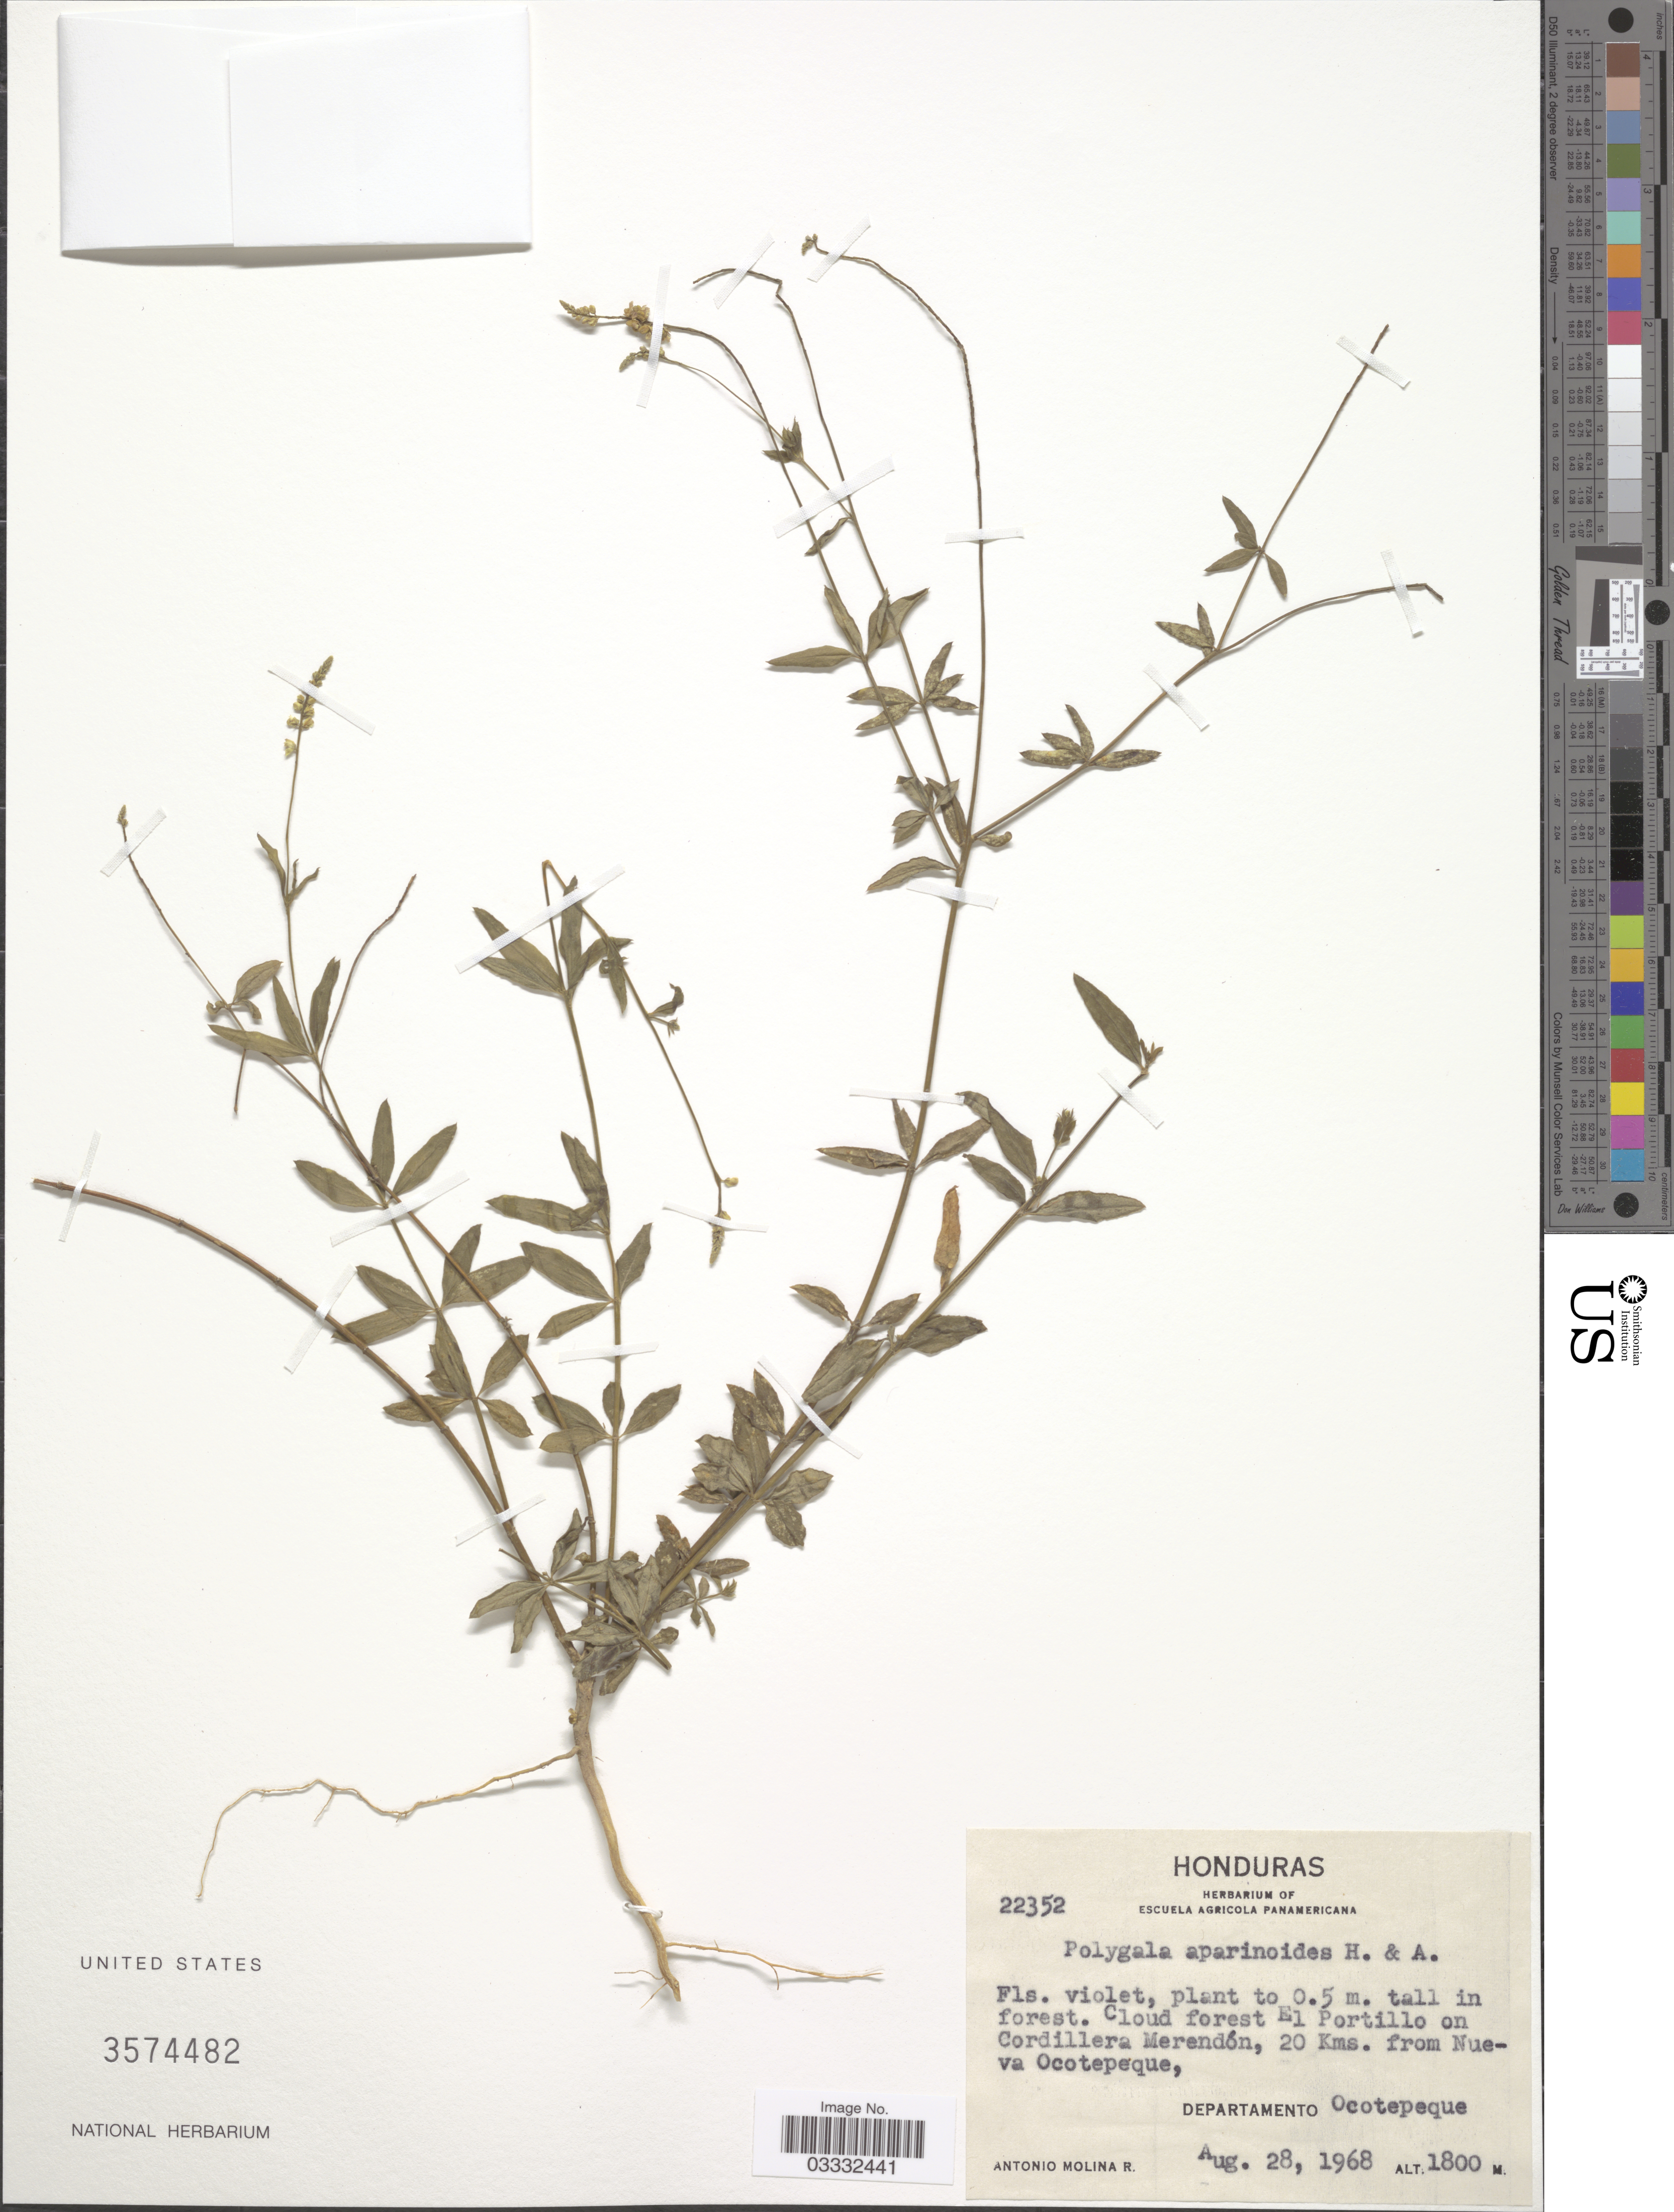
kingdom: Plantae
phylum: Tracheophyta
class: Magnoliopsida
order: Fabales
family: Polygalaceae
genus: Polygala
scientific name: Polygala aparinoides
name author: Hook. & Arn.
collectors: A. Molina R.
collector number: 22352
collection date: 1968-04-28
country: Honduras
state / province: Ocotepeque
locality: Cloud forest El Portillo on Cordillera Merendón, 20 Kms. from Nueva Ocotepeque, Departamento Ocotepeque.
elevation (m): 1800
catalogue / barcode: US 3574482